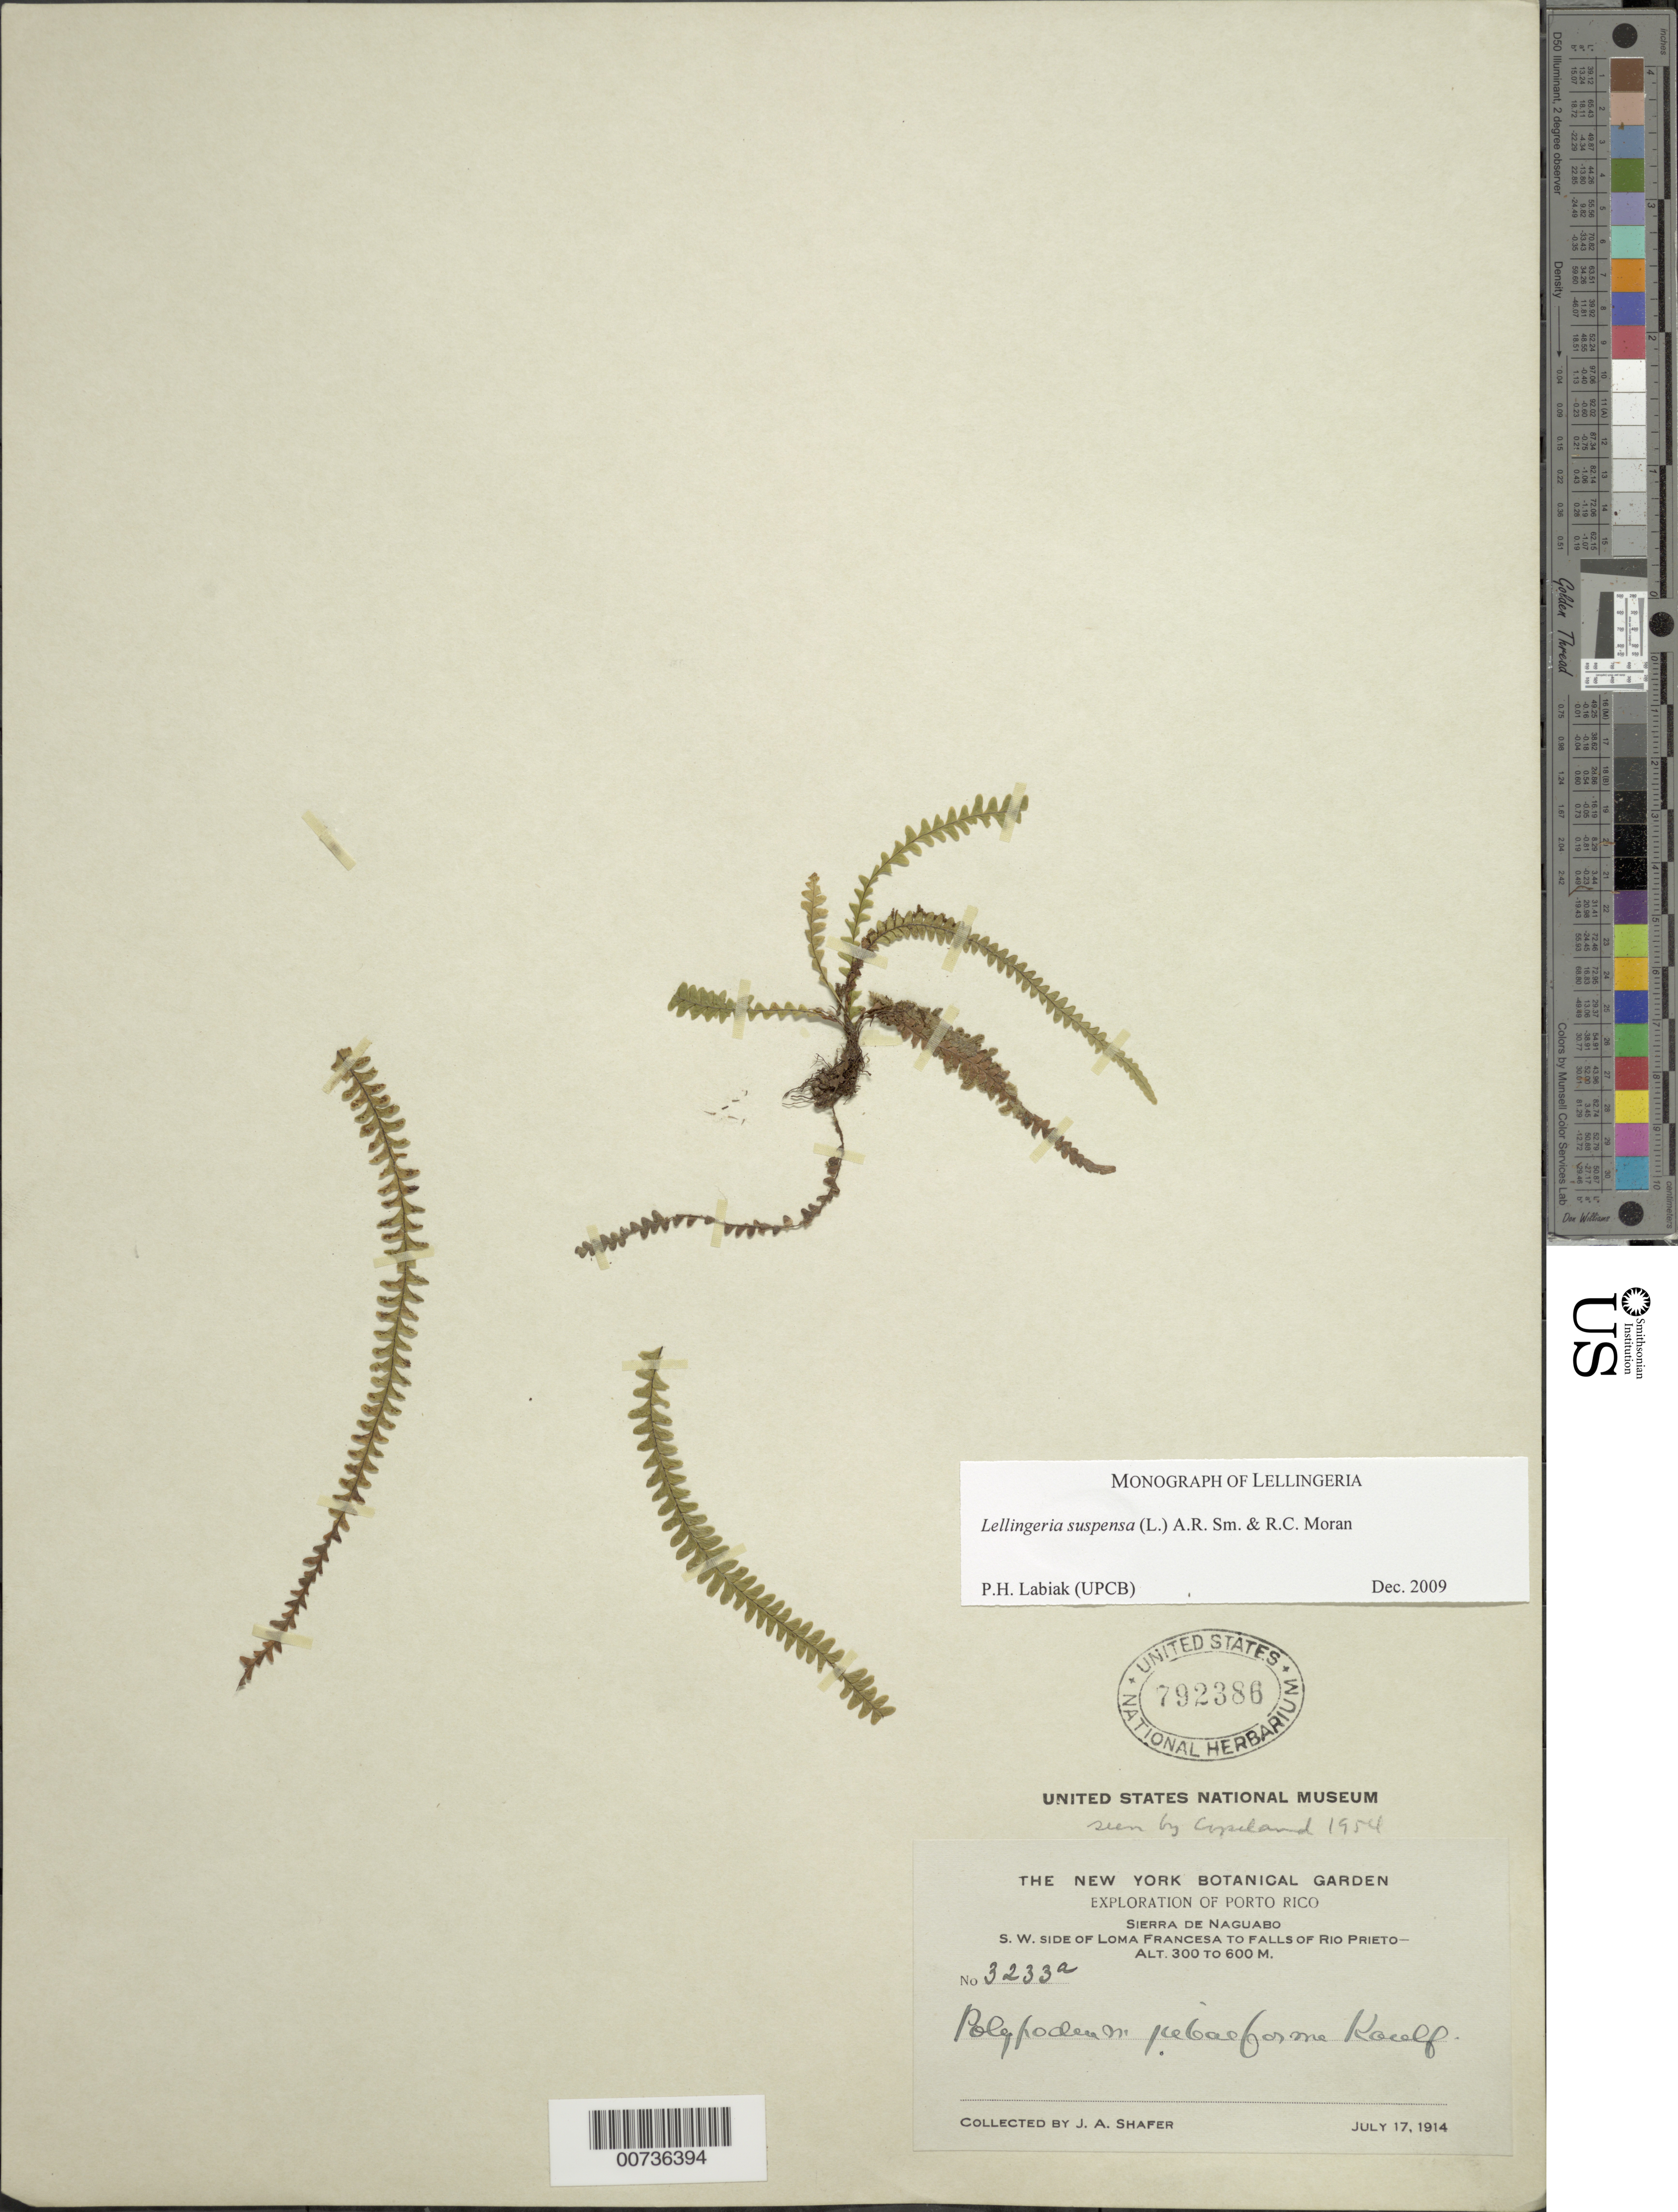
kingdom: Plantae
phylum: Tracheophyta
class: Polypodiopsida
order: Polypodiales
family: Polypodiaceae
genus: Lellingeria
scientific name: Lellingeria suspensa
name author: (L.) A.R. Sm. & R.C. Moran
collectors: J. A. Shafer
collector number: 3233a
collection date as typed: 17 Jul 1914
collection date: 1914-07-17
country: Puerto Rico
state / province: Naguabo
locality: Sierra de Naguabo, S.W. side of Loma Francesa to Falls of Rio Prieto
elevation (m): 300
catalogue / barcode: US 792386